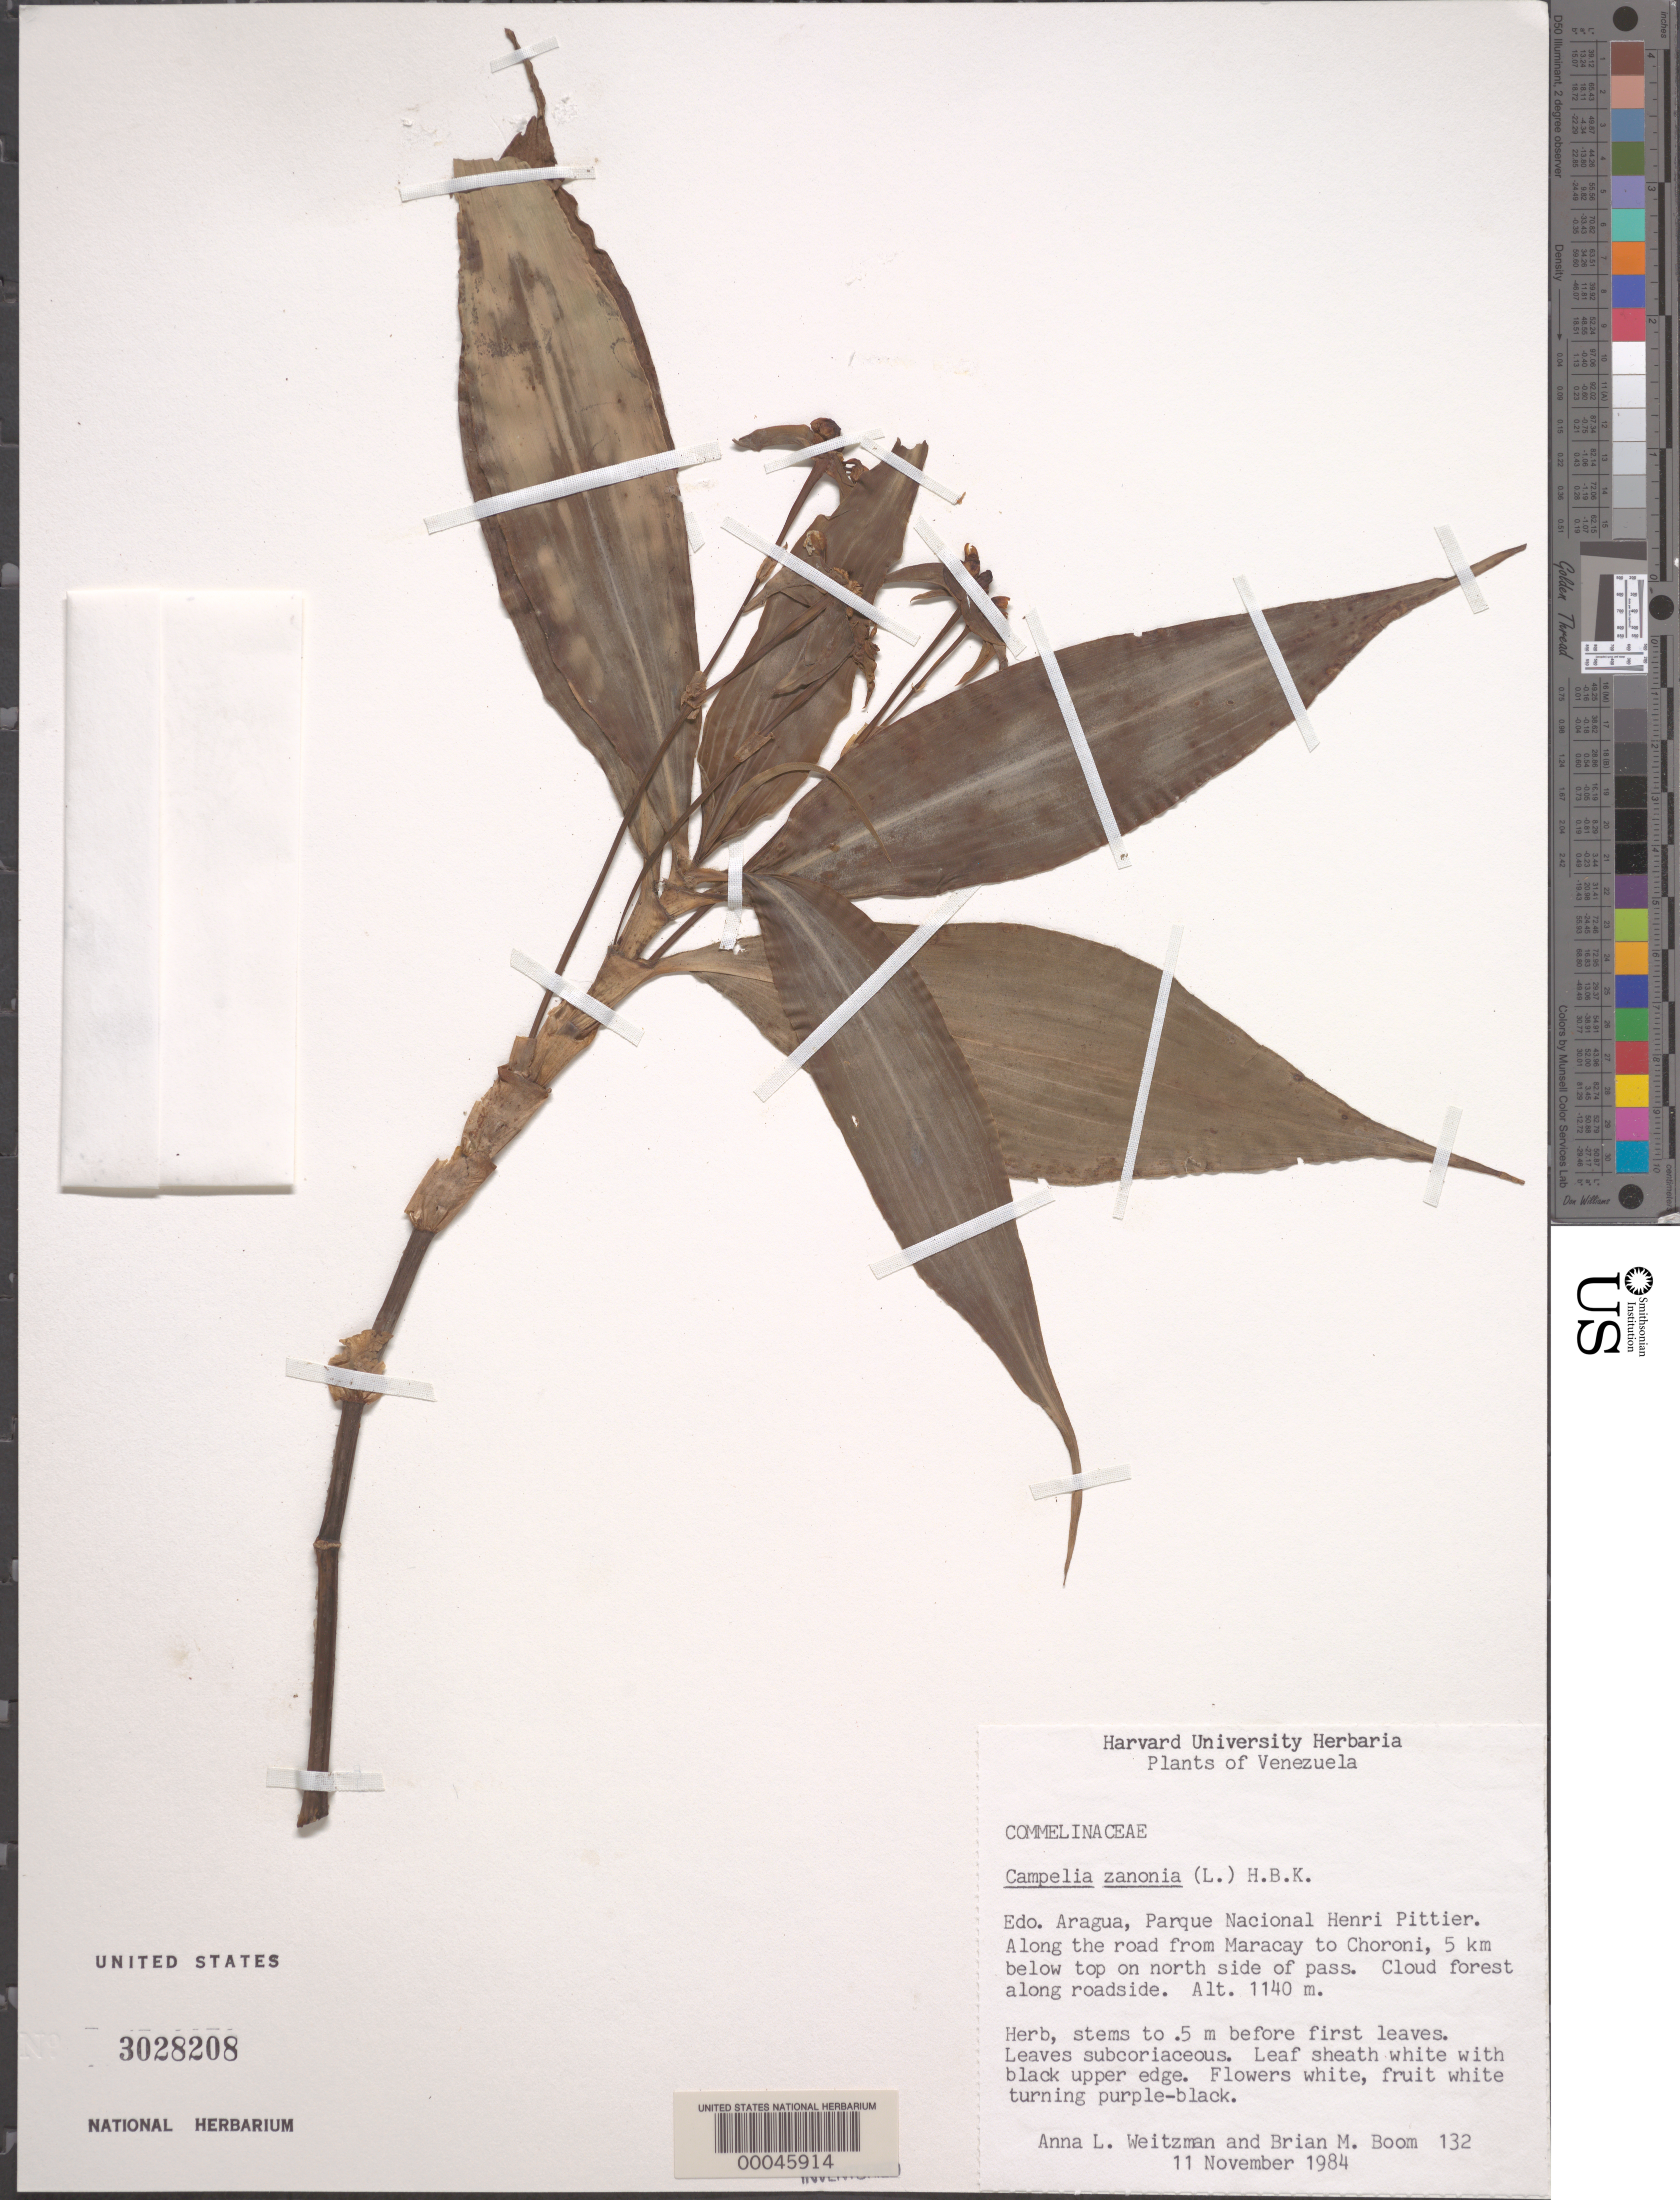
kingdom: Plantae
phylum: Tracheophyta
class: Liliopsida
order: Commelinales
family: Commelinaceae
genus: Tradescantia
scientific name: Tradescantia zanonia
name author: (L.) Sw.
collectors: A. L. Weitzman & B. M. Boom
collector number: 132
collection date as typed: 11 Nov 1984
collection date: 1984-11-11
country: Venezuela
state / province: Aragua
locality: Parque nacional henri pittier, from maracay to choroni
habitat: Roadside, cloud forest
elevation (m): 1140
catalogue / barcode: US 3028208